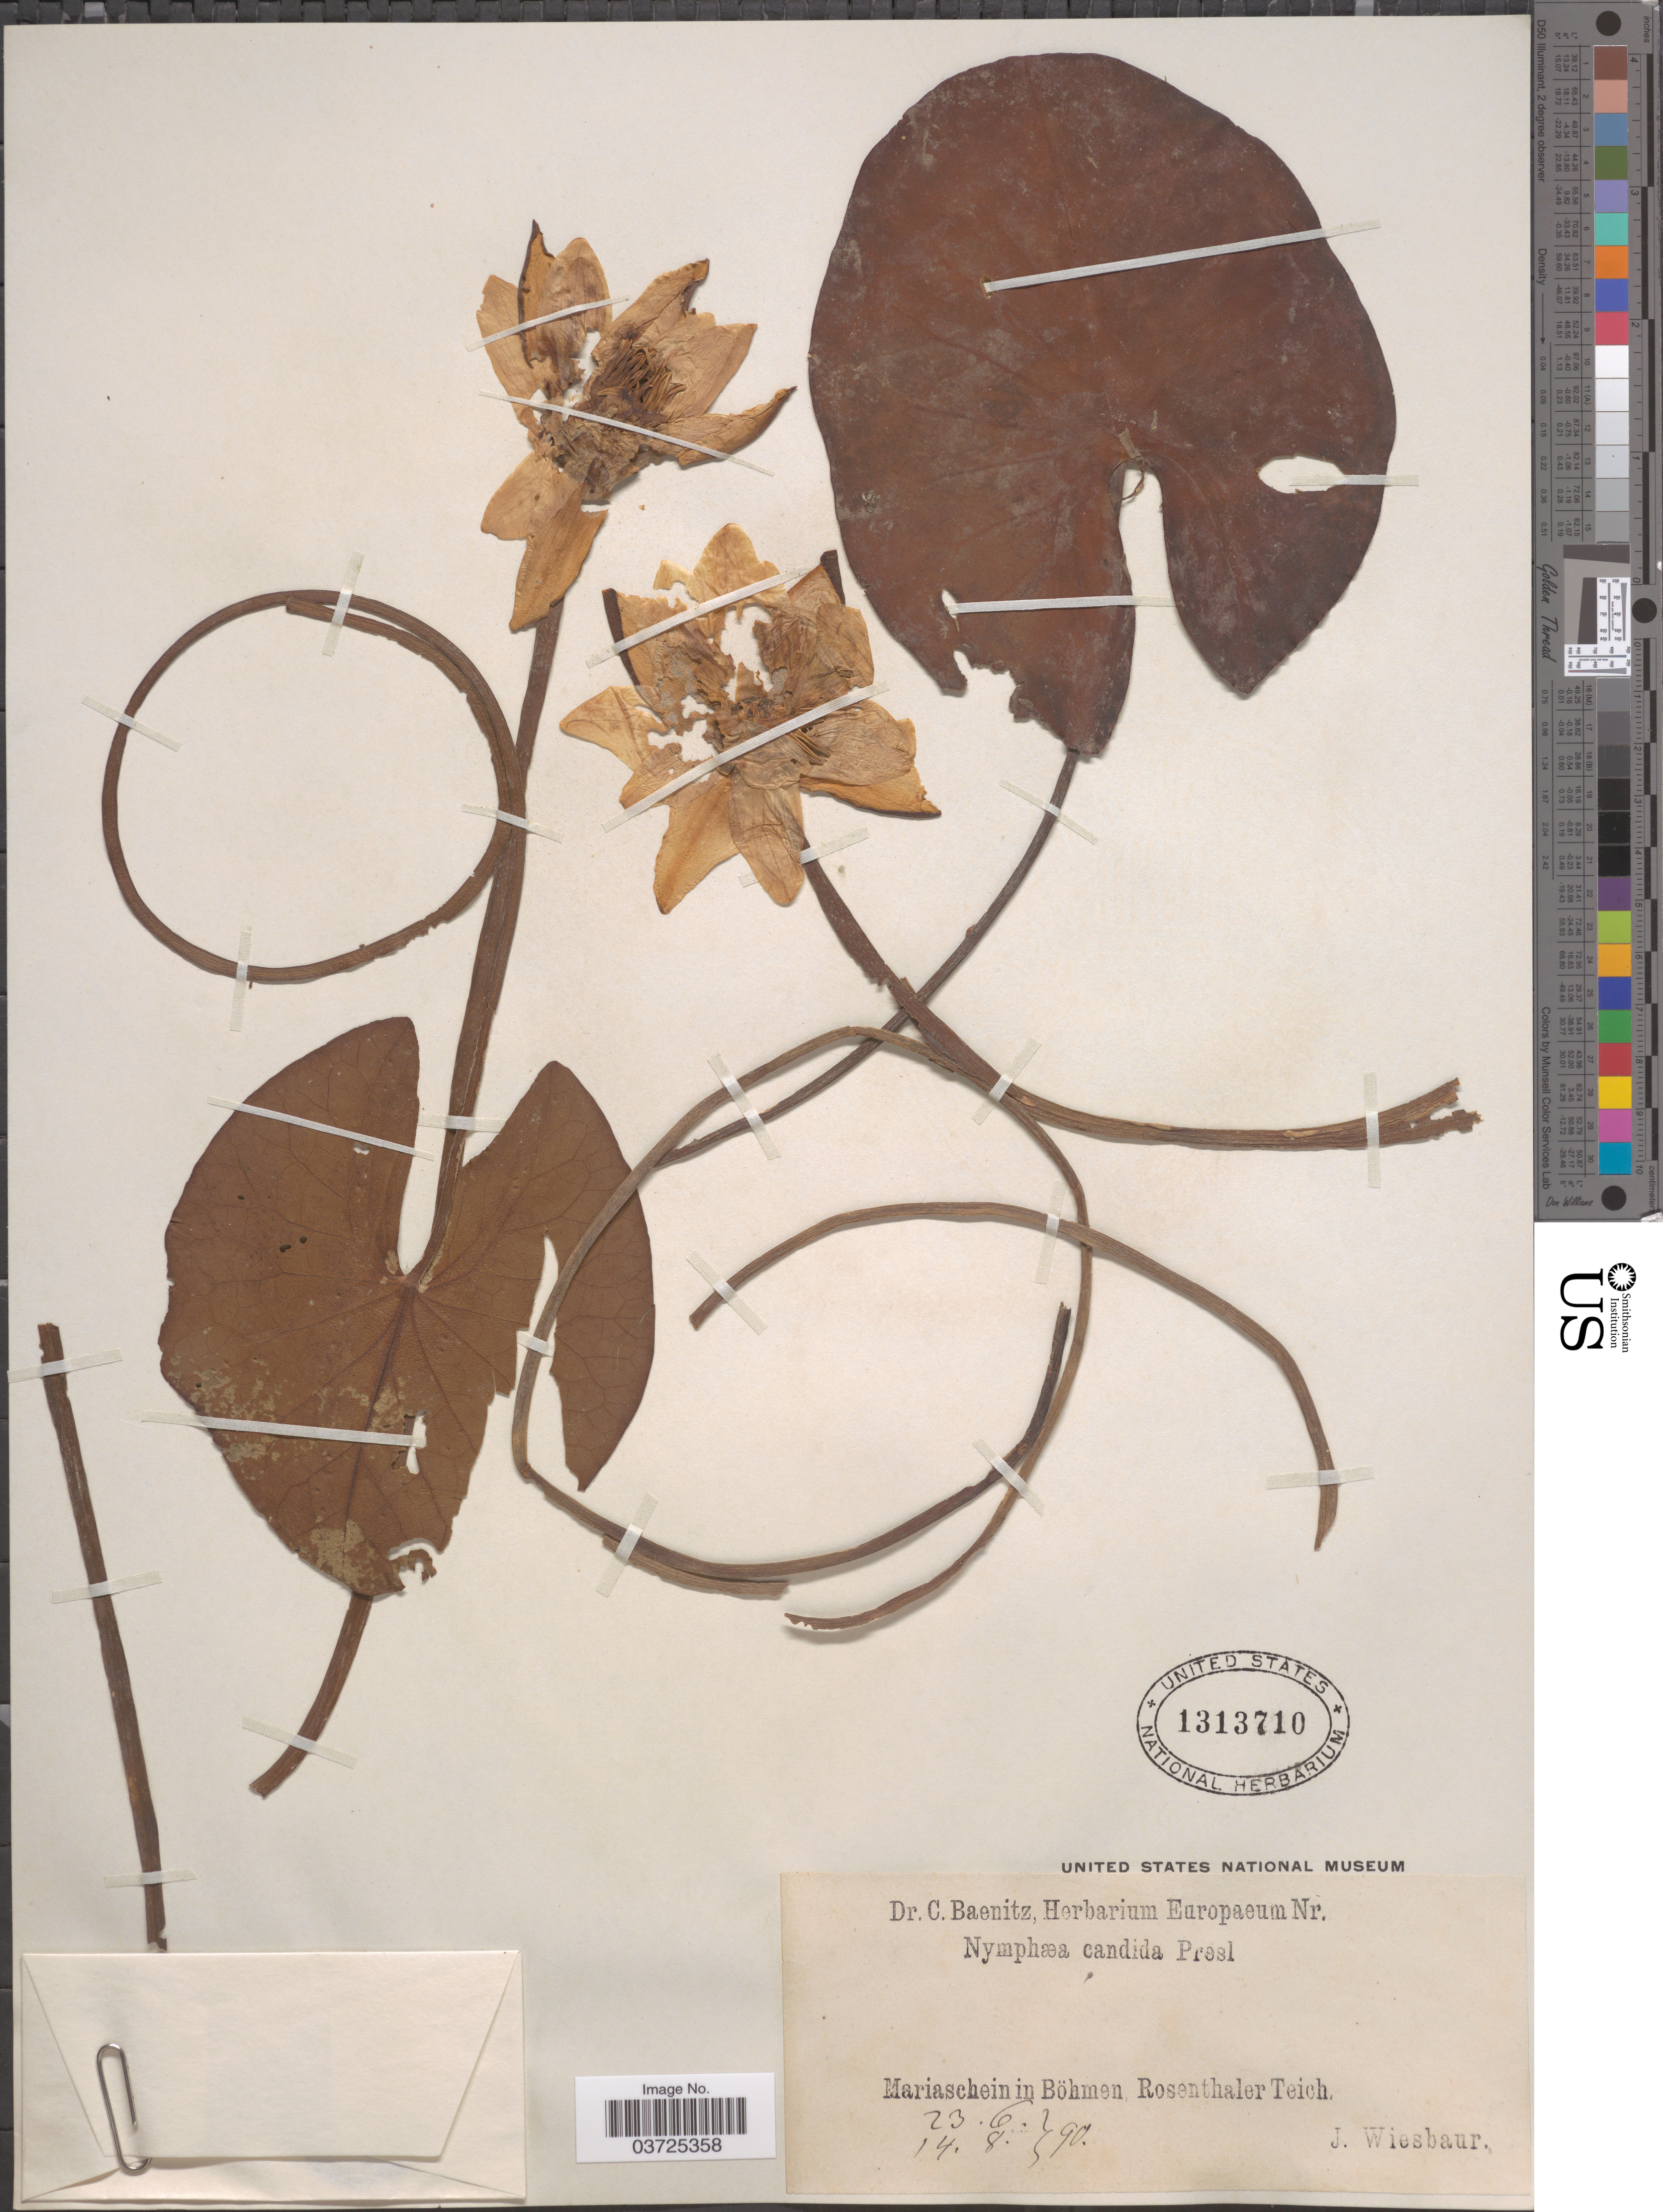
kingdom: Plantae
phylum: Tracheophyta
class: Magnoliopsida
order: Nymphaeales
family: Nymphaeaceae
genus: Nymphaea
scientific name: Nymphaea candida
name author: J. Presl & C. Presl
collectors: J. Wiesbaur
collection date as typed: Transcribed d/m/y: 23/6/90 to 14/8/90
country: Czechia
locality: Mariaschein in Böhmen Rosenthaler Teich.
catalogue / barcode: US 1313710